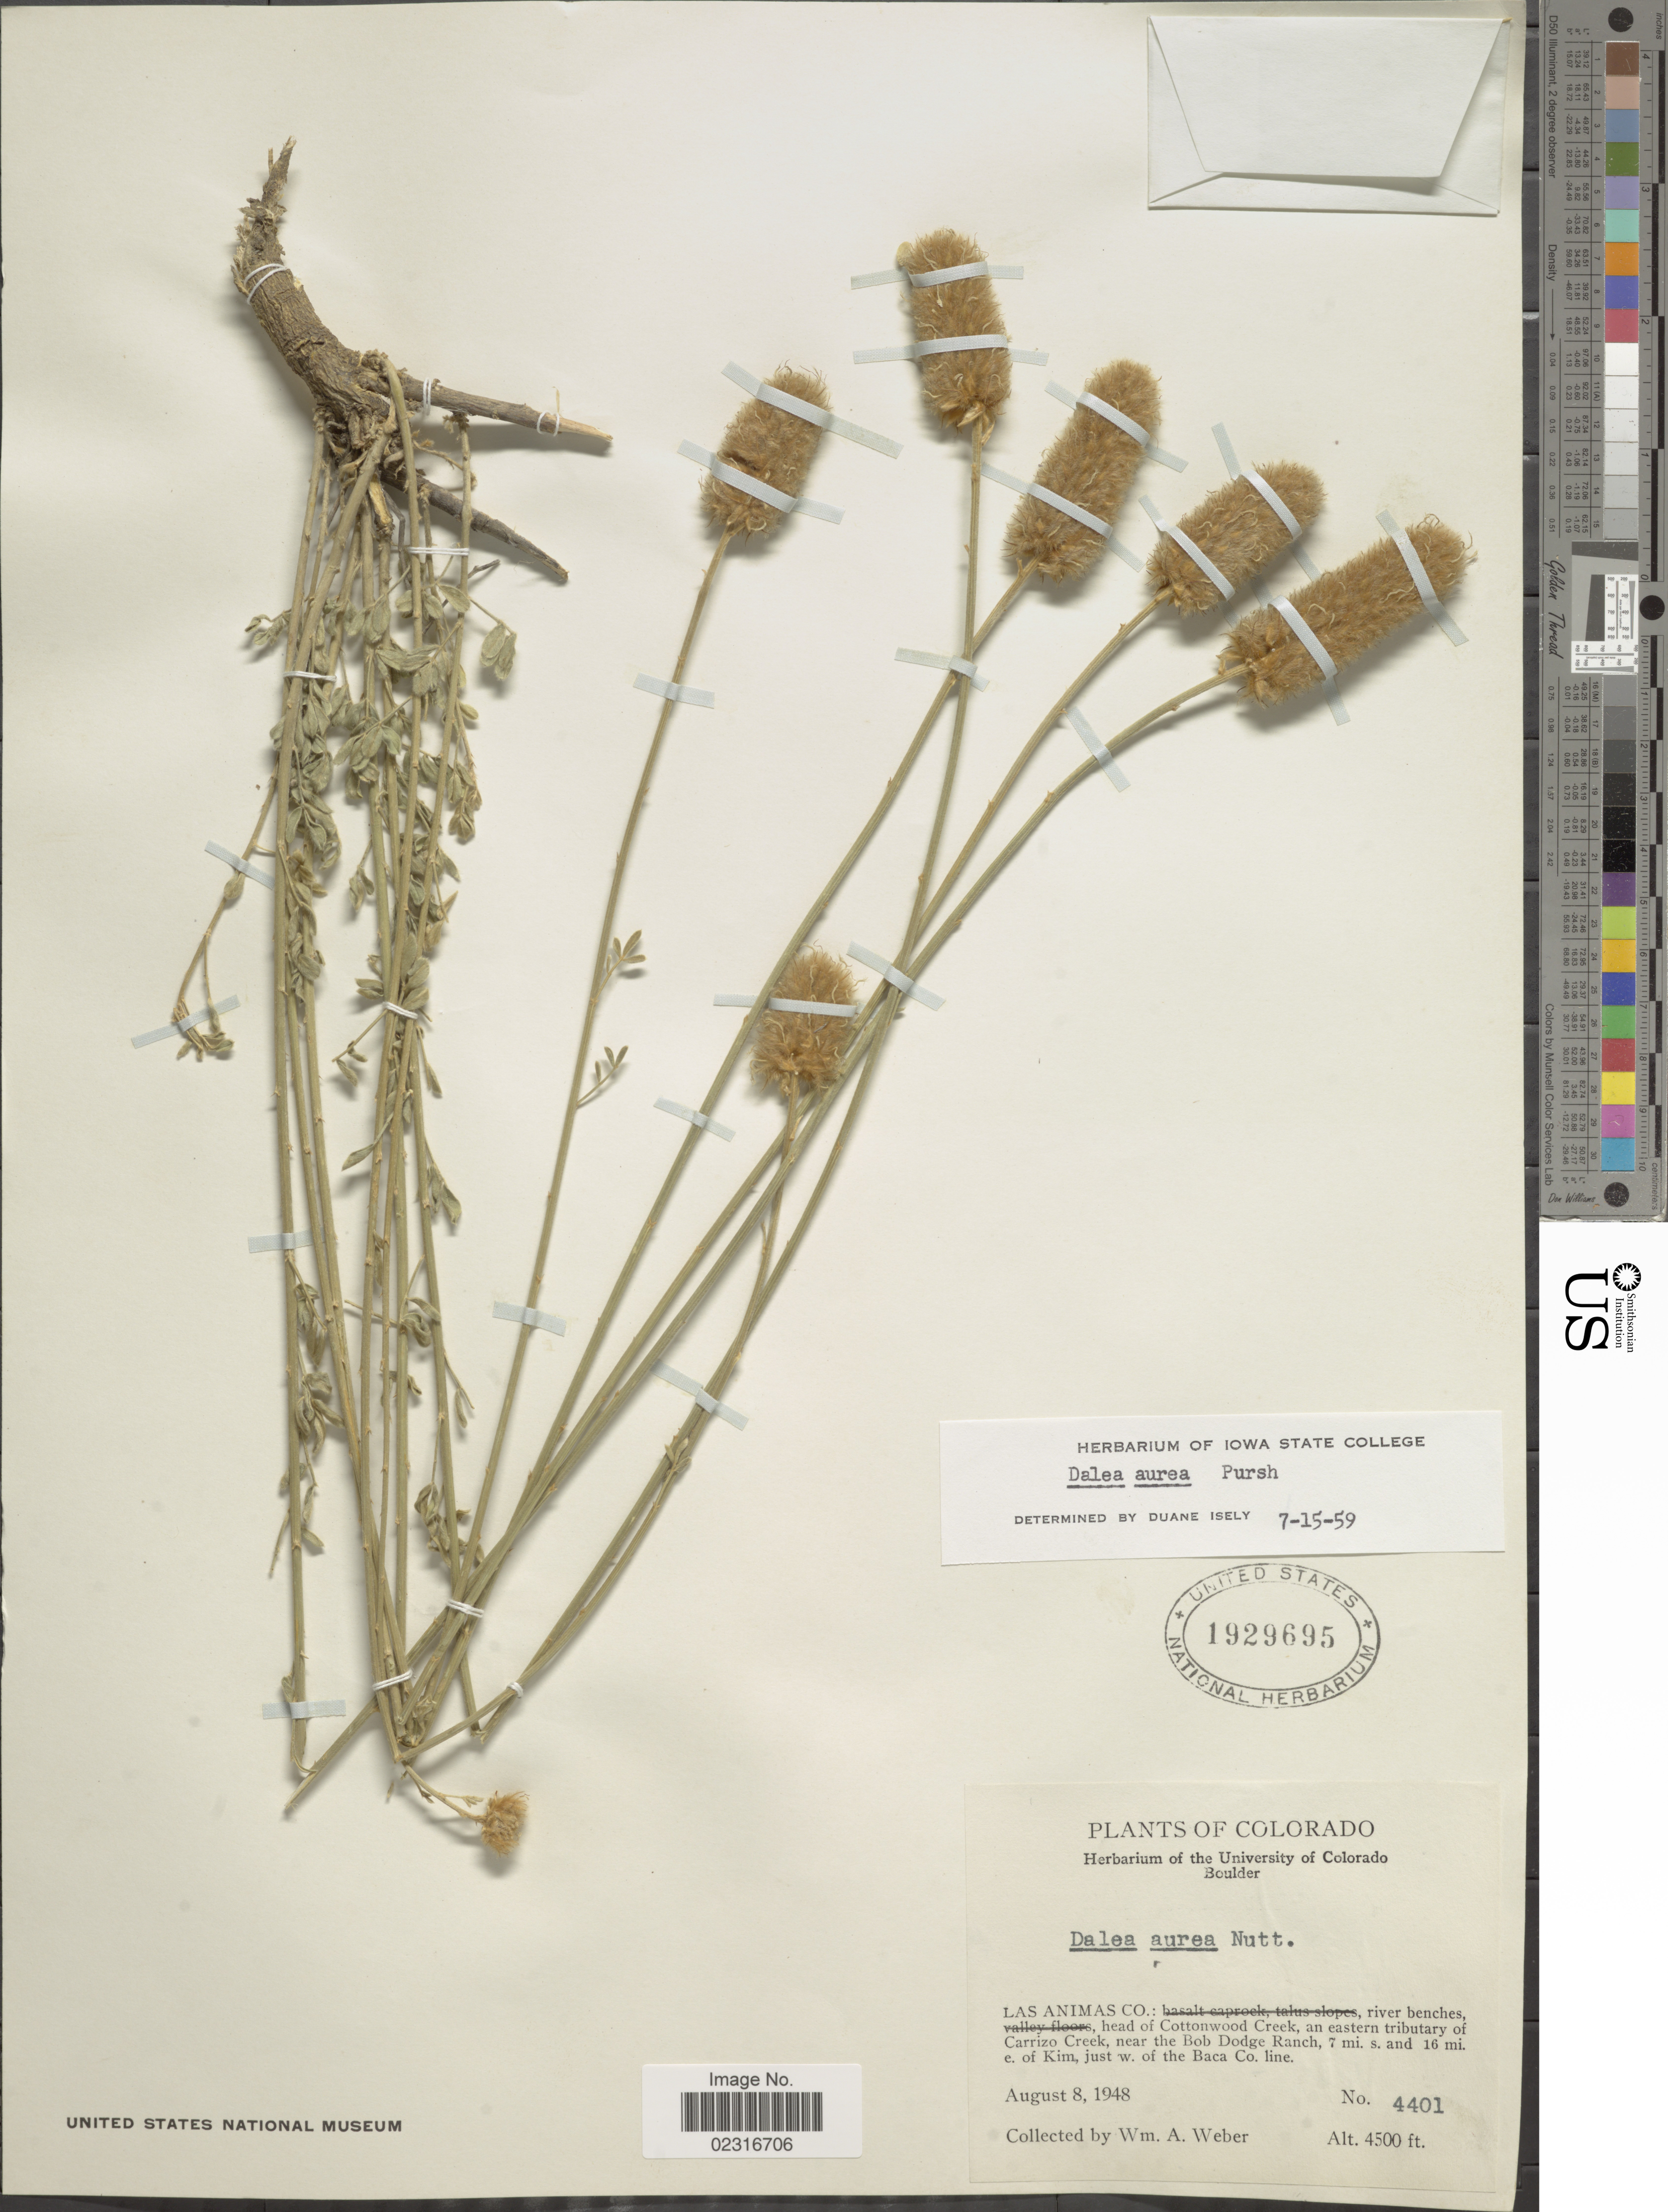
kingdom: Plantae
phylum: Tracheophyta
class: Magnoliopsida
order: Fabales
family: Fabaceae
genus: Dalea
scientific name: Dalea aurea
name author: Nutt. ex Pursh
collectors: W. A. Weber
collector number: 4401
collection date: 1948-08-08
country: United States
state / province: Colorado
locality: Las Animas Co.: river benches, head of Cottonwood Creek, an eastern tributary of Carrizo Creek, near the Bob Dodge Ranch, 7 mi. s. and 16 mi. e. of Kim, just w. of Baca Co. line.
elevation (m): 1372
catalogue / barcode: US 1929695